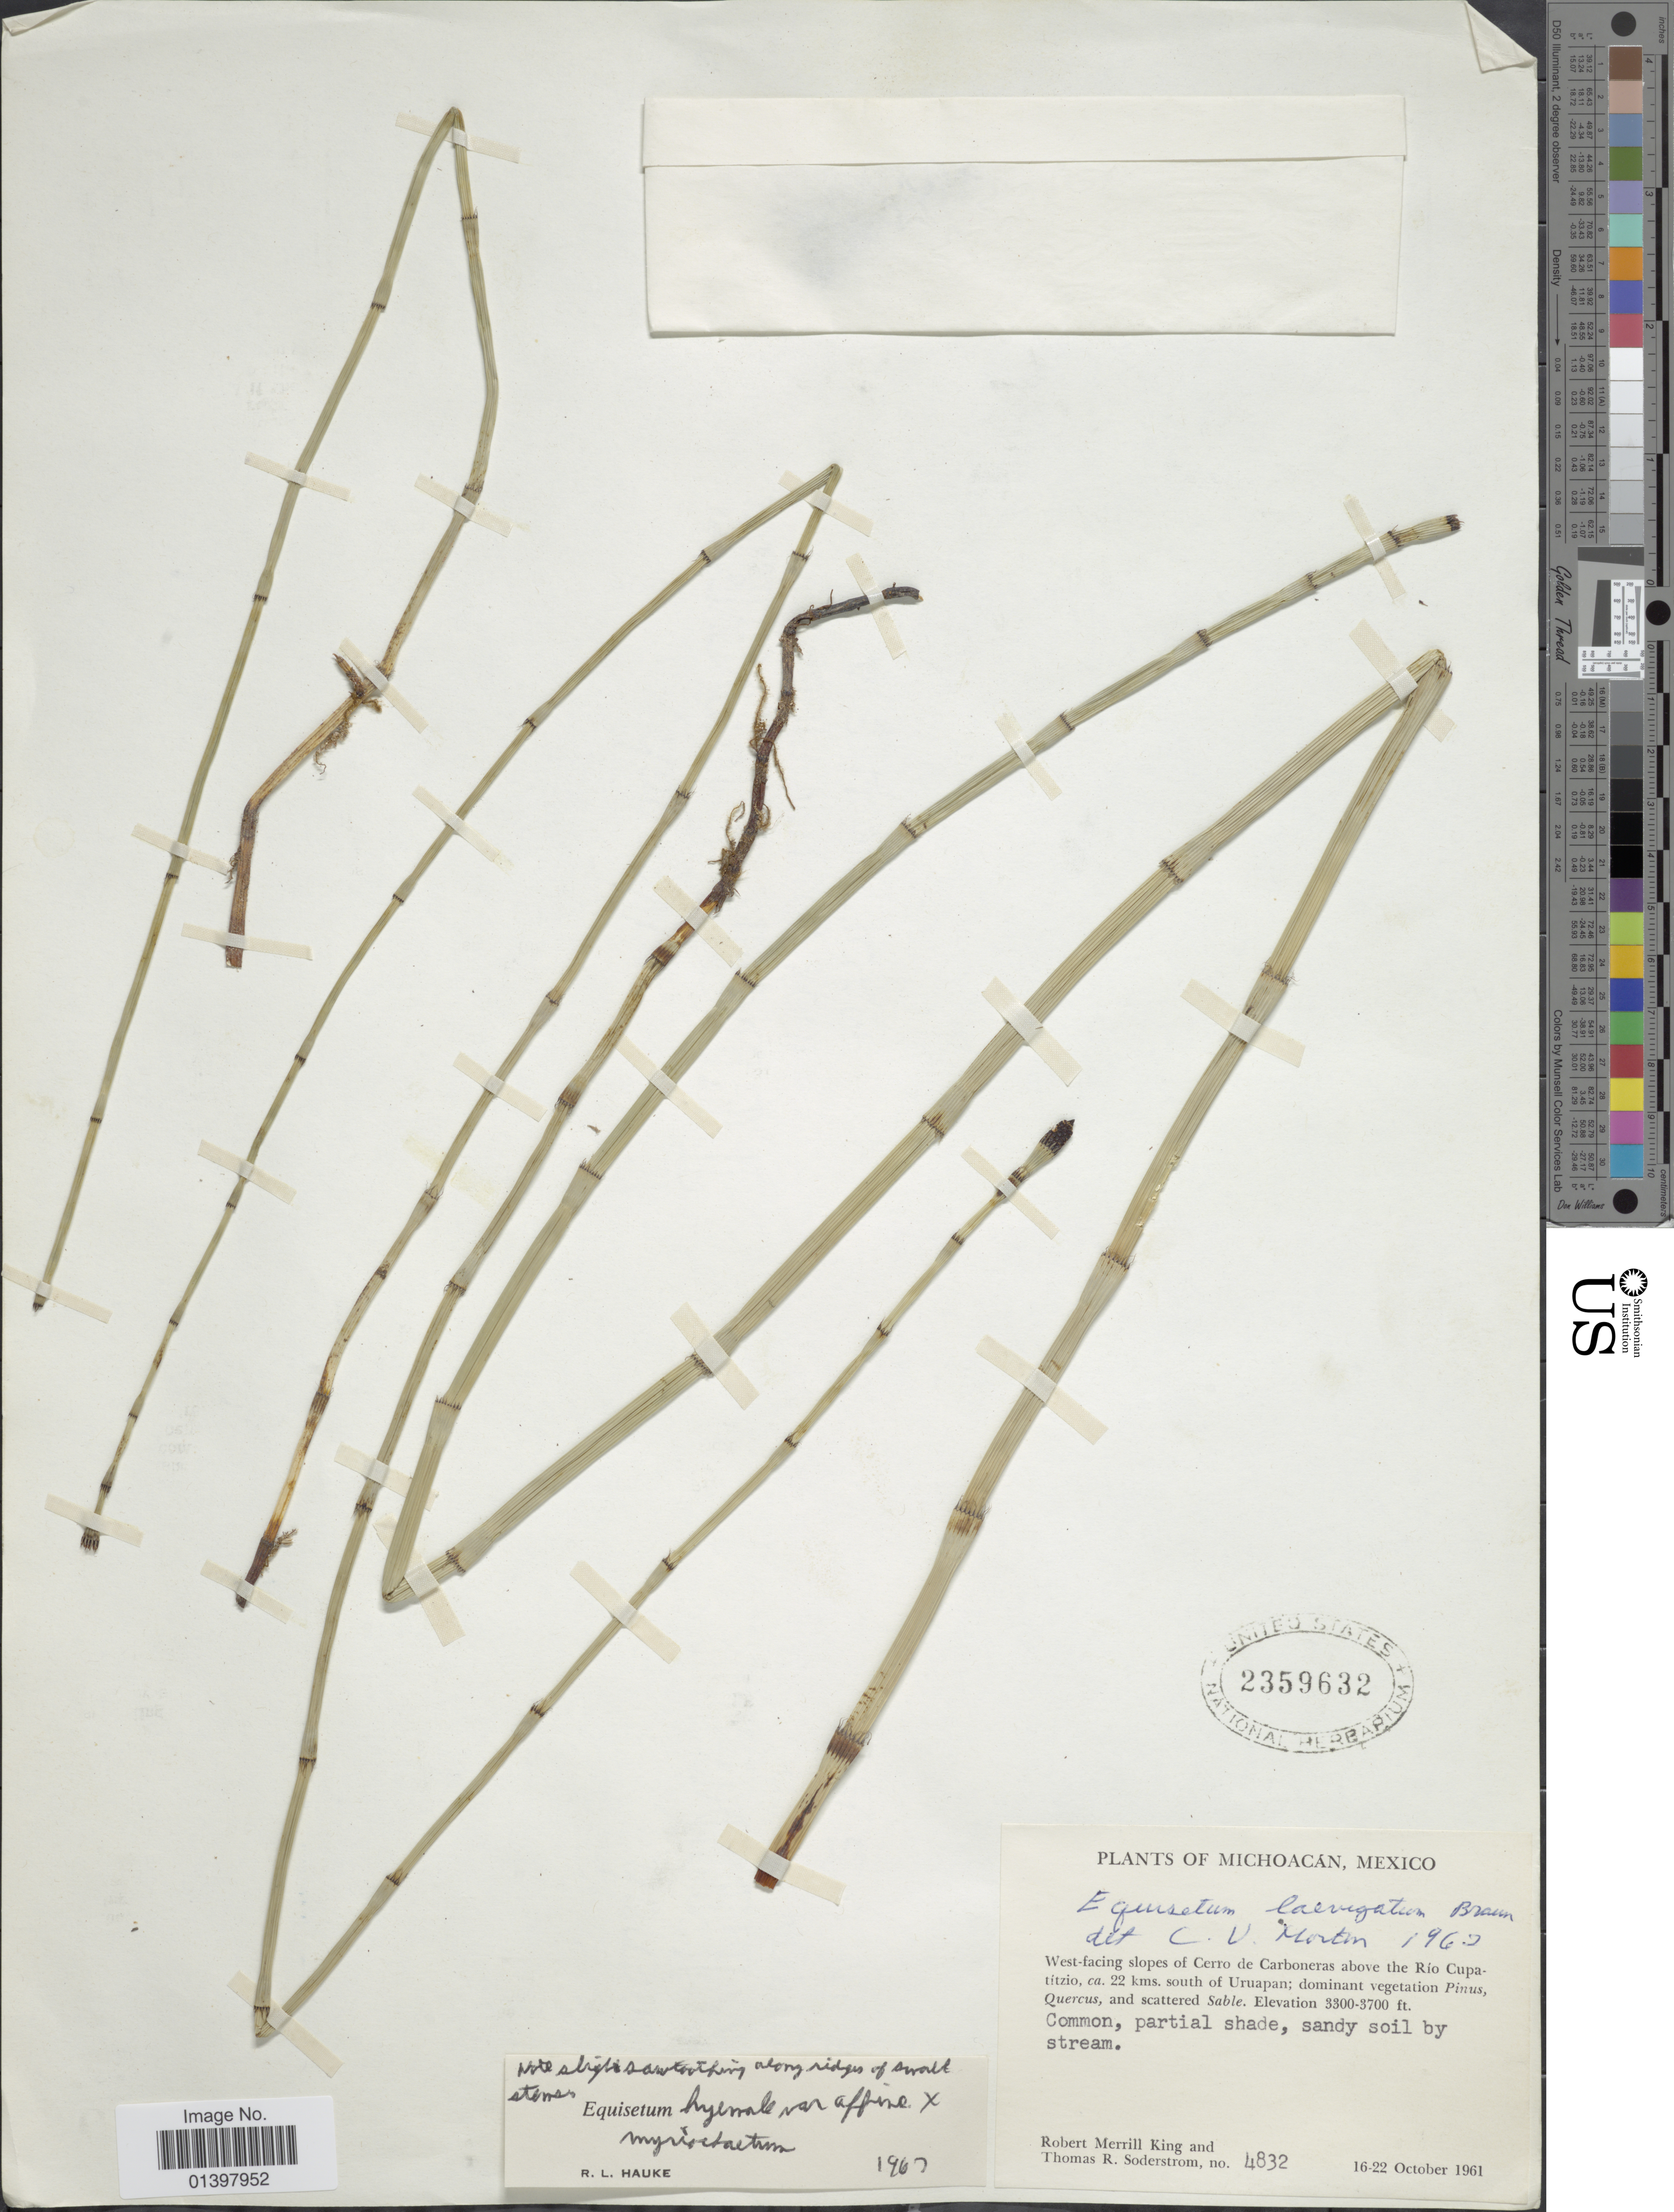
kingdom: Plantae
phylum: Tracheophyta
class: Polypodiopsida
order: Equisetales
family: Equisetaceae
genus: Equisetum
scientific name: Equisetum hyemale x E. myriochaetum Schltdl. & Cham.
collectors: R. M. King & T. R. Soderstrom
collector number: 4832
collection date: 1961-10-16/1961-10-22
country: Mexico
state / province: Michoacán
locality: West-facing slopes of Cerro de Carboneras above the Rio Cupatitzio, ca 22 kms south of Uruapan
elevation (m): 1006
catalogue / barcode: US 2359632